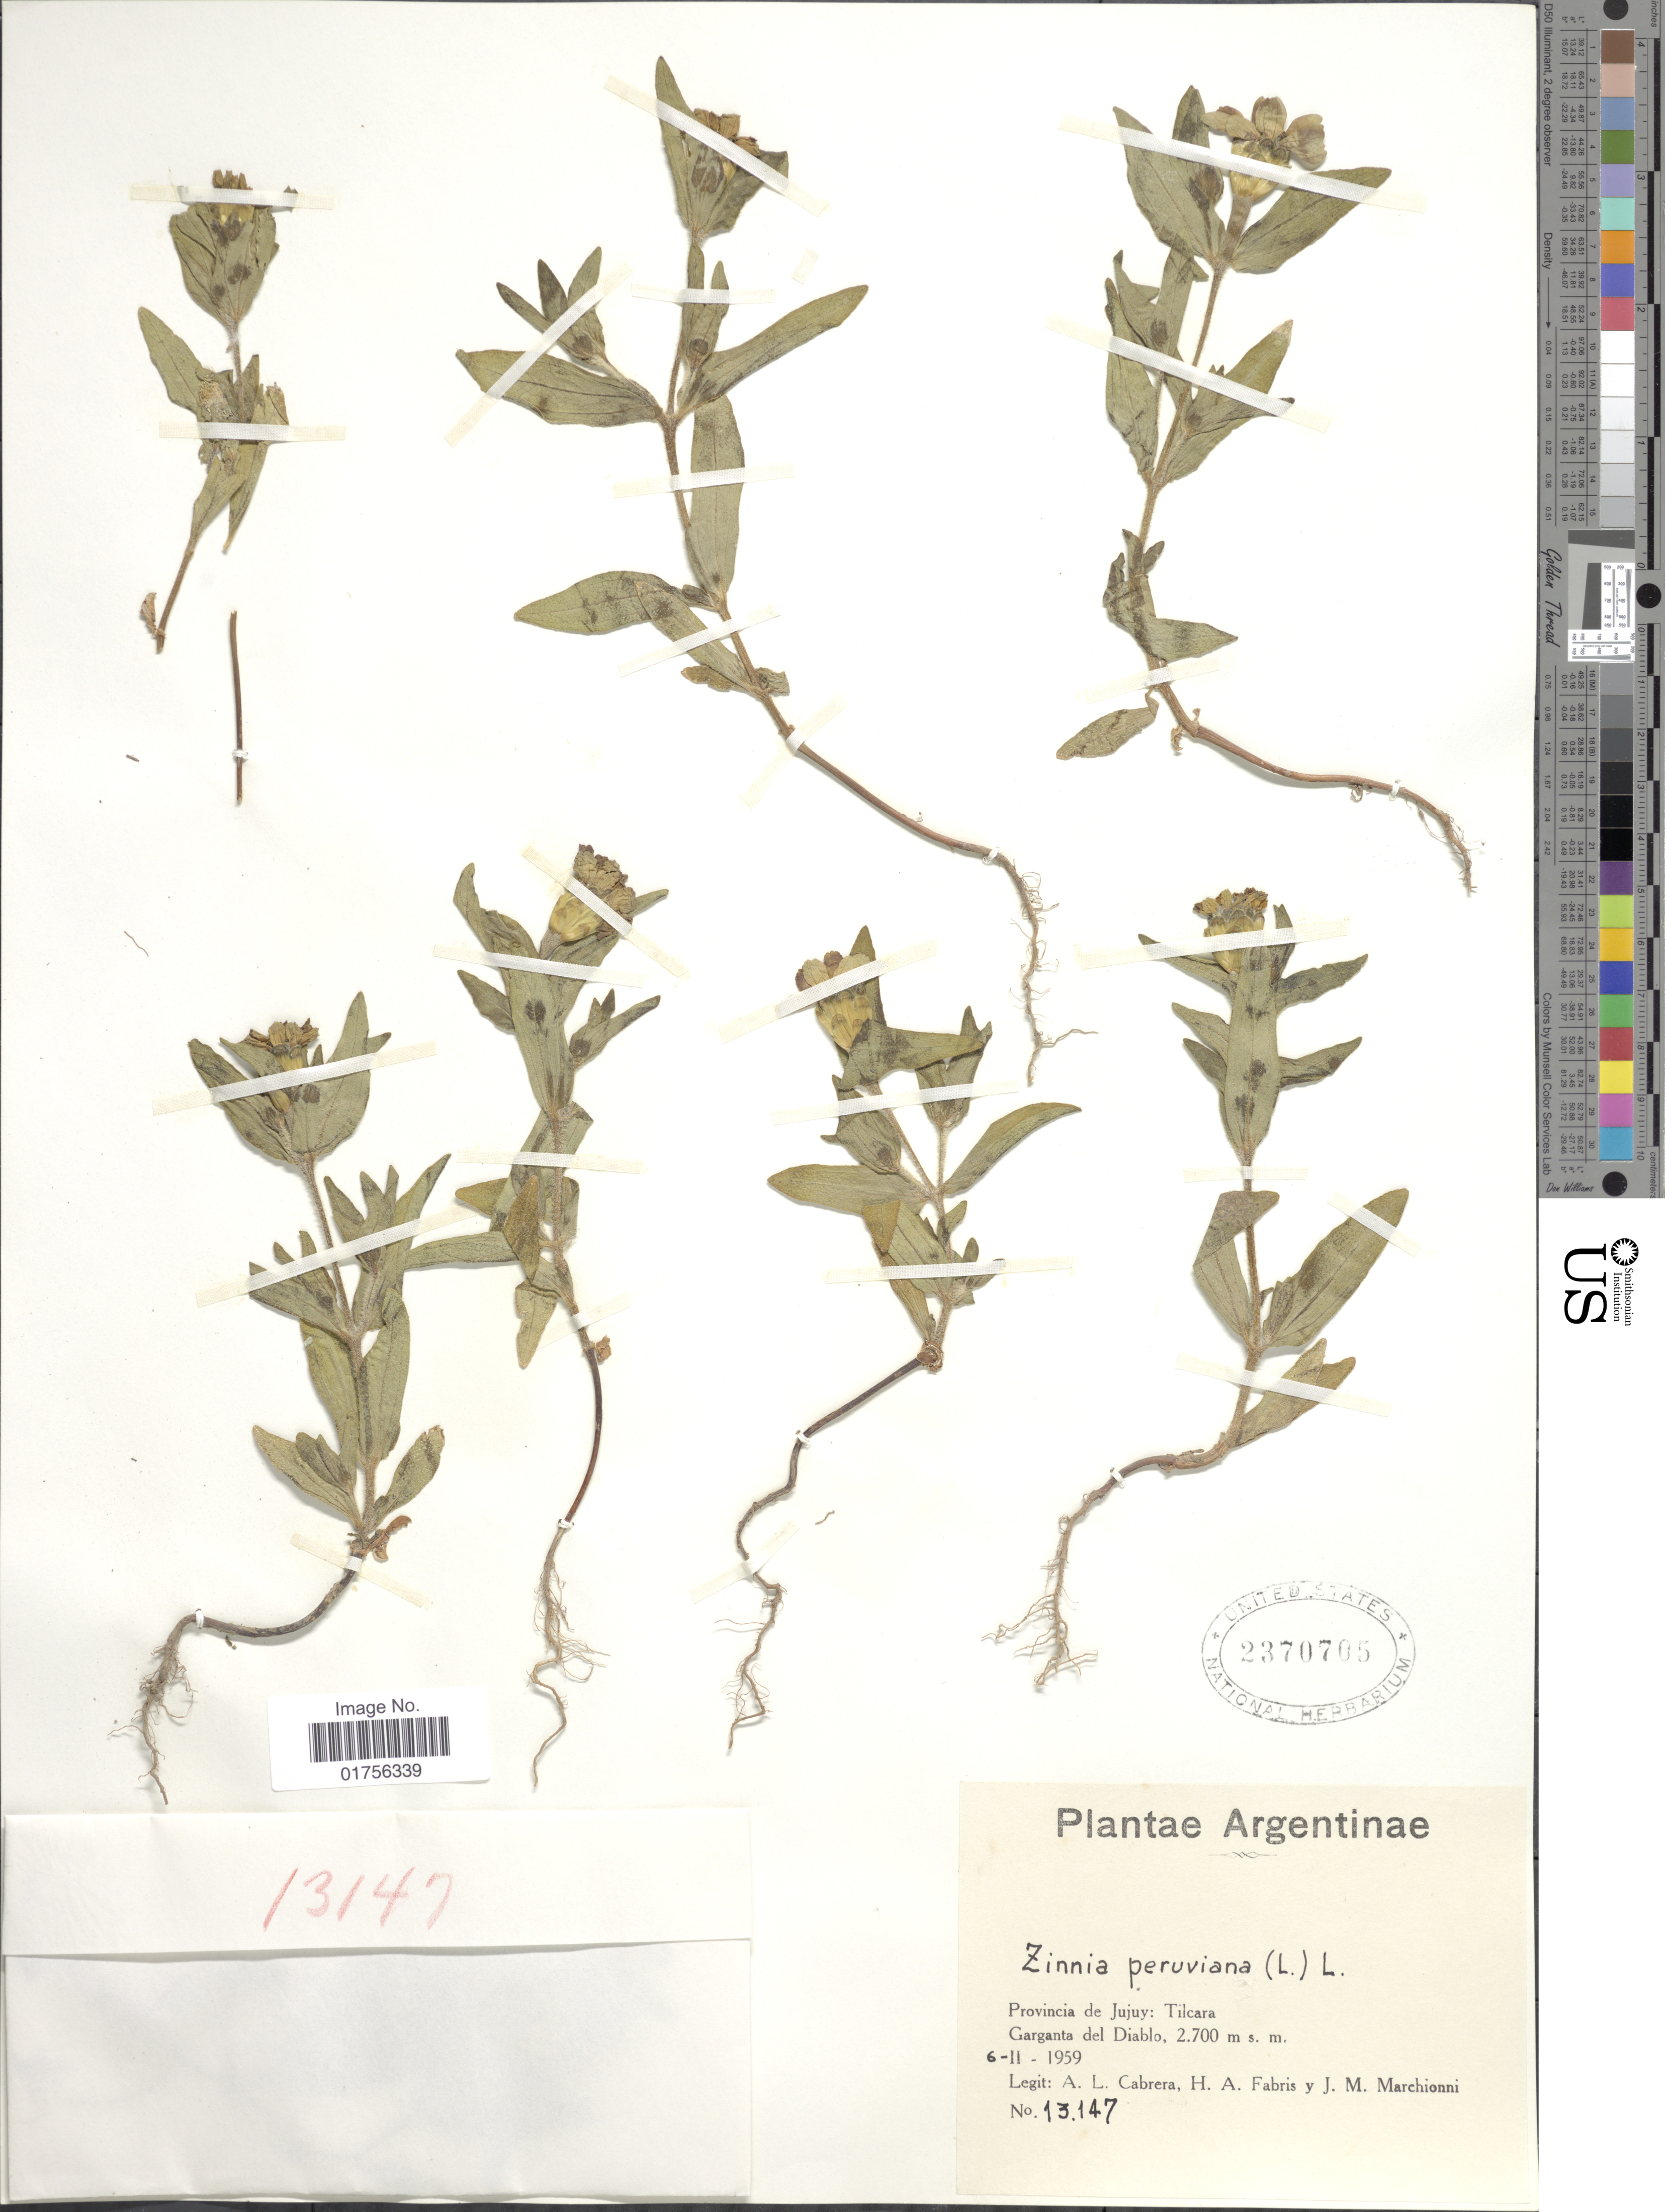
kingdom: Plantae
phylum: Tracheophyta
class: Magnoliopsida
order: Asterales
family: Asteraceae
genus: Zinnia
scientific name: Zinnia peruviana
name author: (L.) L.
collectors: A. L. Cabrera, H. A. Fabris & J. Marchionni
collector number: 13147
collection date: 1959-02-06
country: Argentina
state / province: Jujuy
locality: Provincia de Juyjuy: Tilcara, Garganta del Diablo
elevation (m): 2700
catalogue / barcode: US 2370765